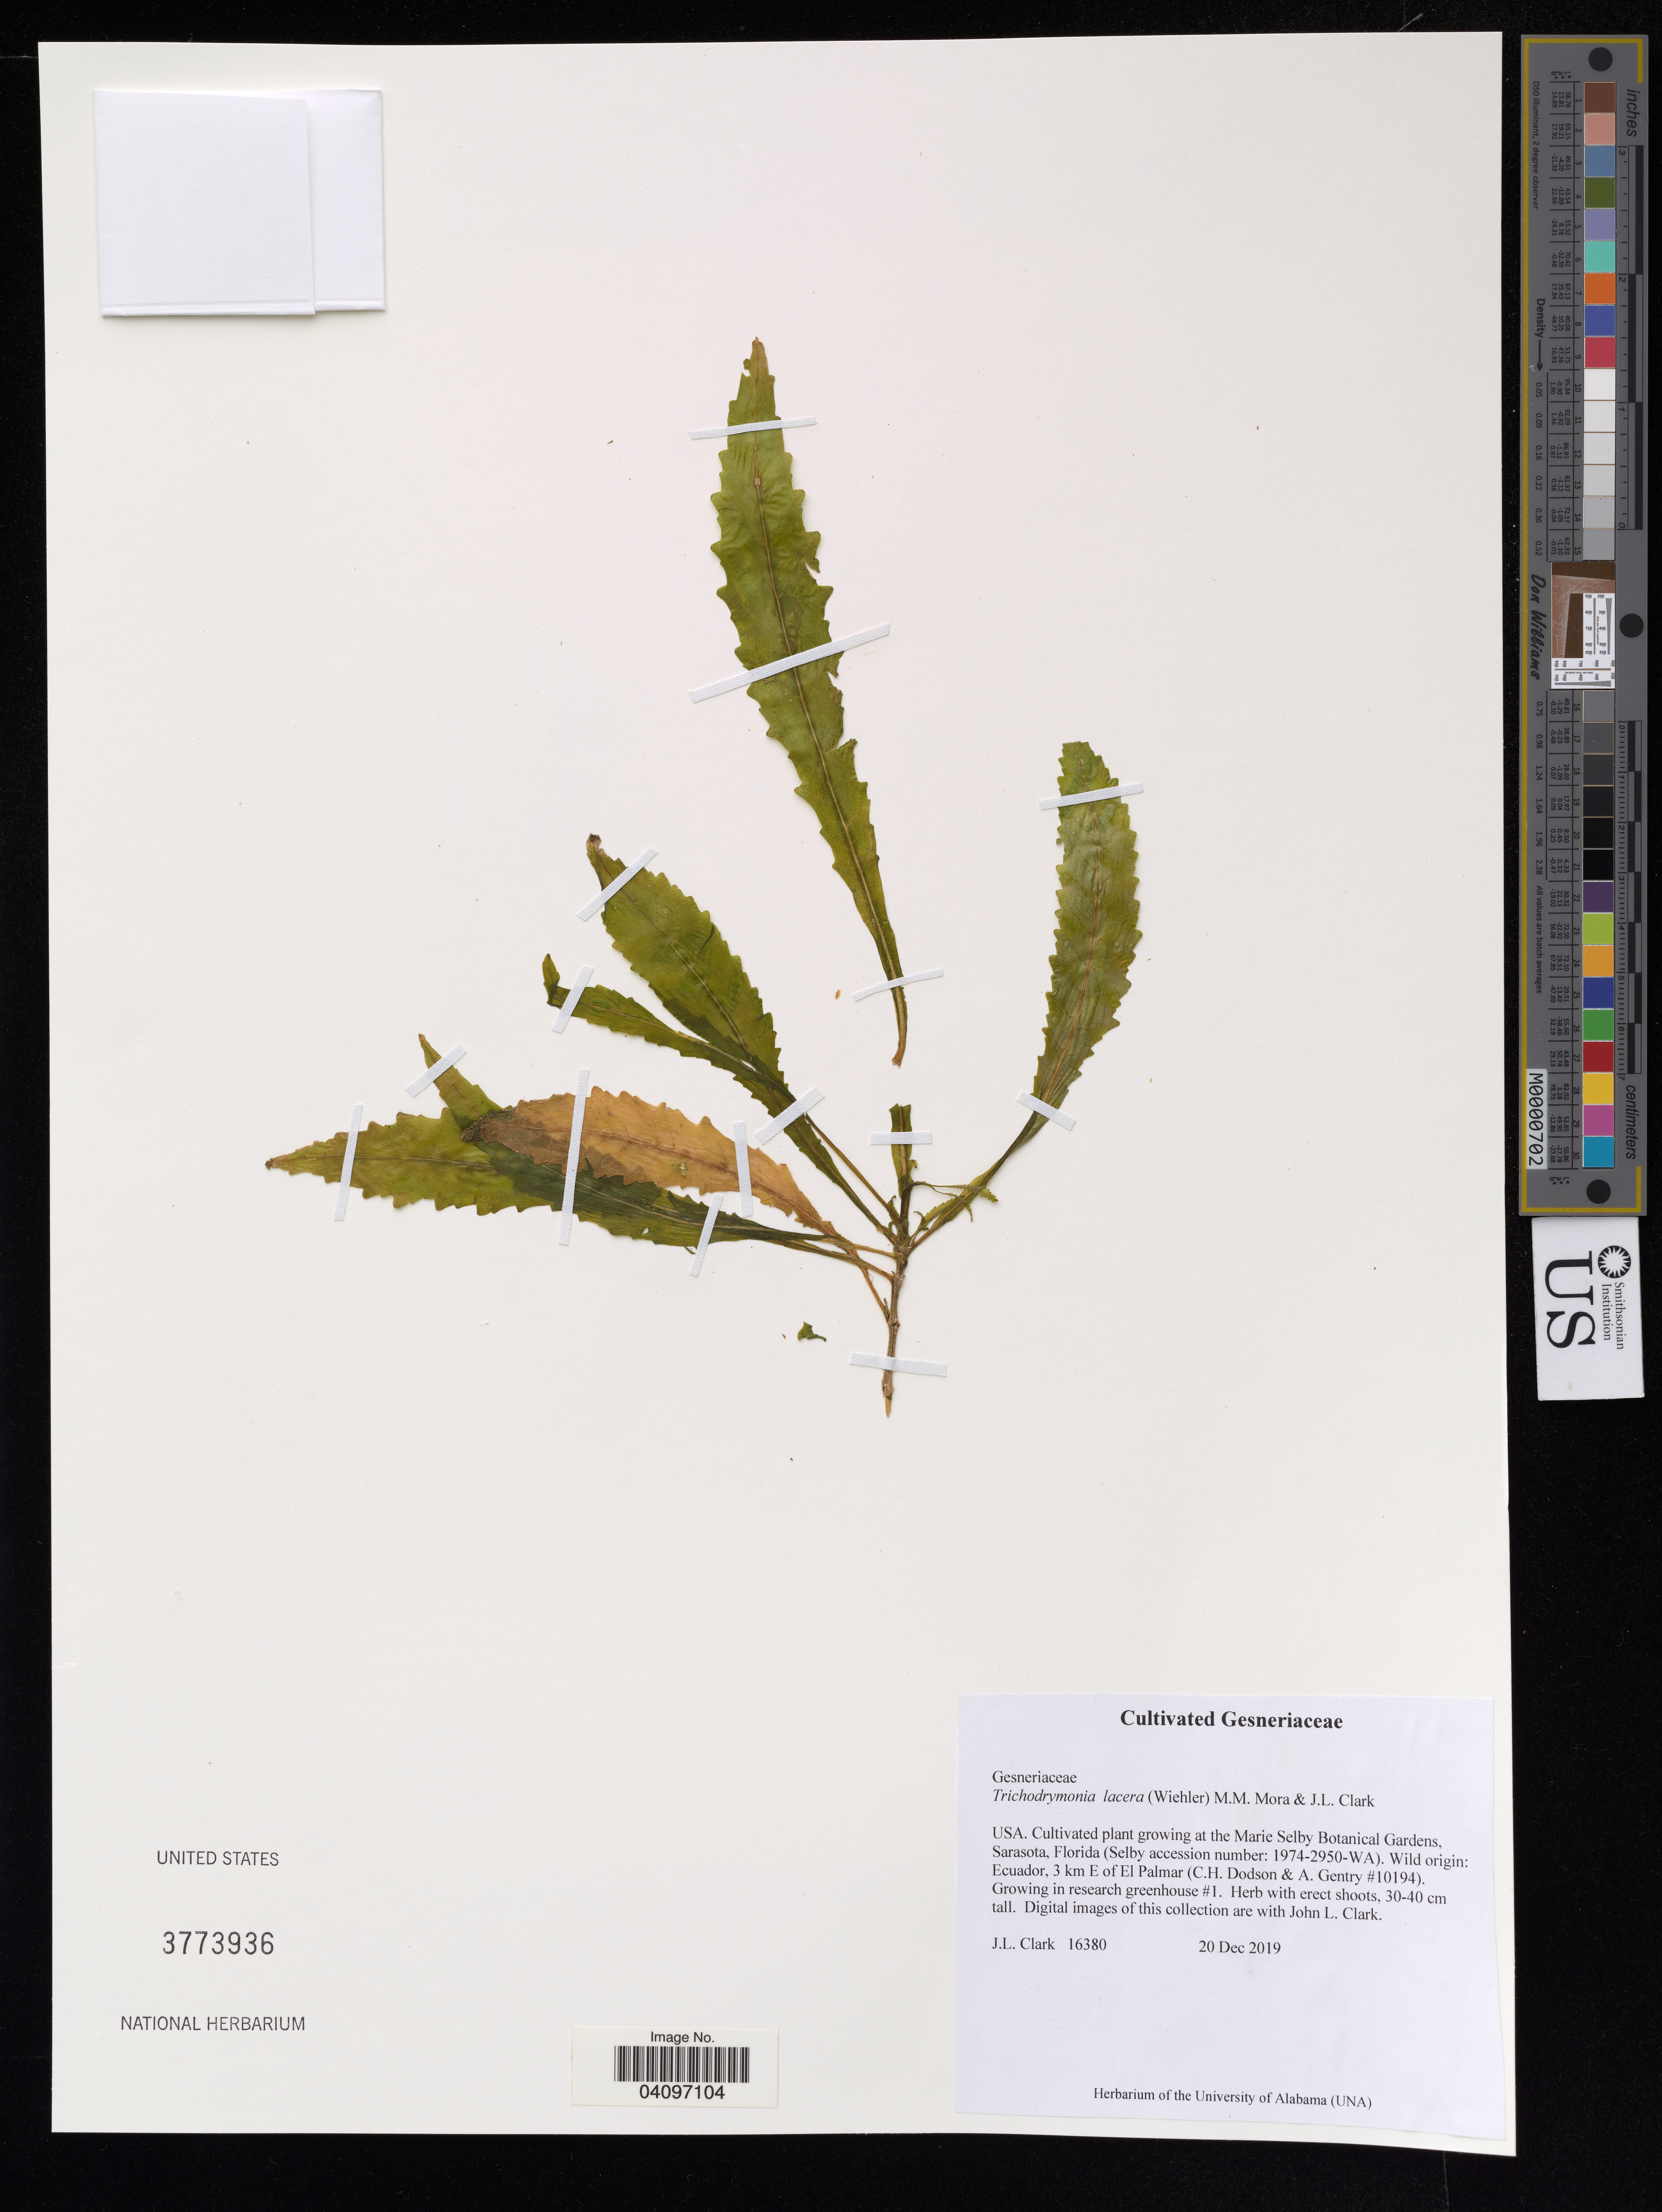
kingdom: Plantae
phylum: Tracheophyta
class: Magnoliopsida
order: Lamiales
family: Gesneriaceae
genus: Trichodrymonia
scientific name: Trichodrymonia lacera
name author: (Wiehler) M.M. Mora & J.L. Clark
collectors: J. Clark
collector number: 16380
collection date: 2019-12-20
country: United States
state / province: Florida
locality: At the Marie Selby Botanical Gardens, Sarasota.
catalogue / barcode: US 3773936